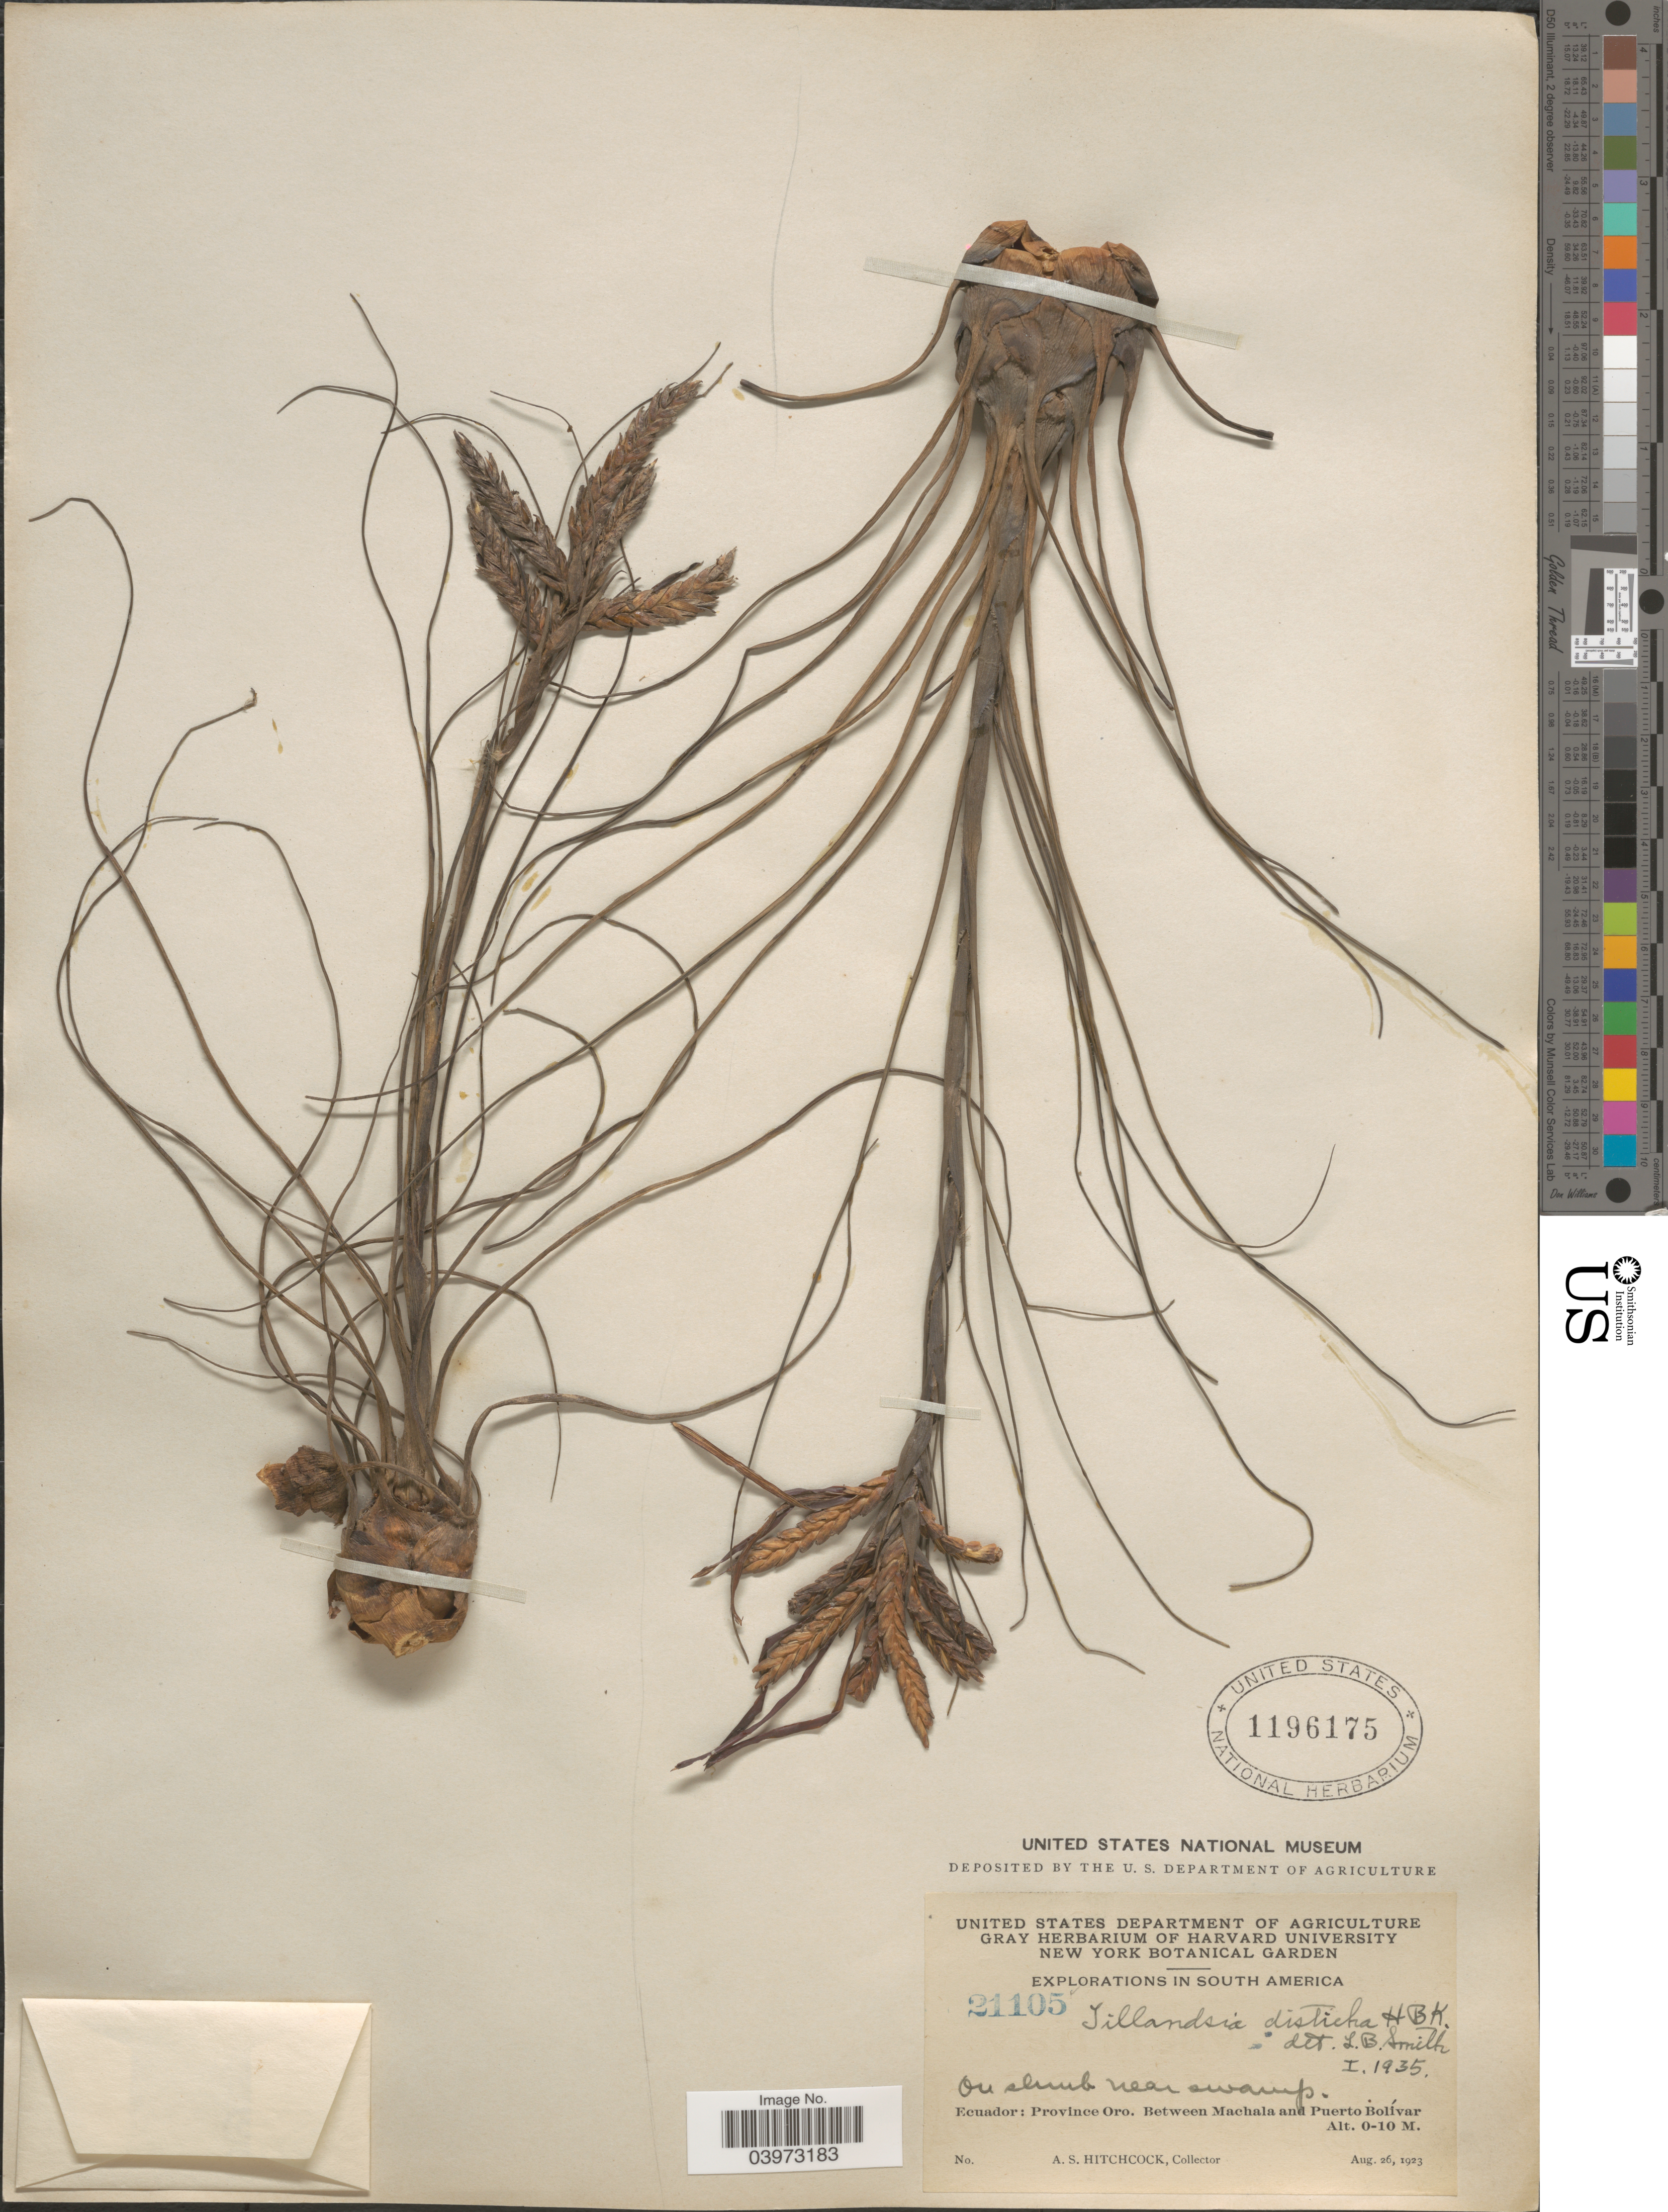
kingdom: Plantae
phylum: Tracheophyta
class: Liliopsida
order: Poales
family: Bromeliaceae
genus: Tillandsia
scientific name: Tillandsia disticha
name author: Kunth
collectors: A. S. Hitchcock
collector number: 21105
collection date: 1923-08-26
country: Ecuador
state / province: El Oro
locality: Explorations in South America. Between Machala and Puerto Bolívar.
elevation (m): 0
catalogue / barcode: US 1196175